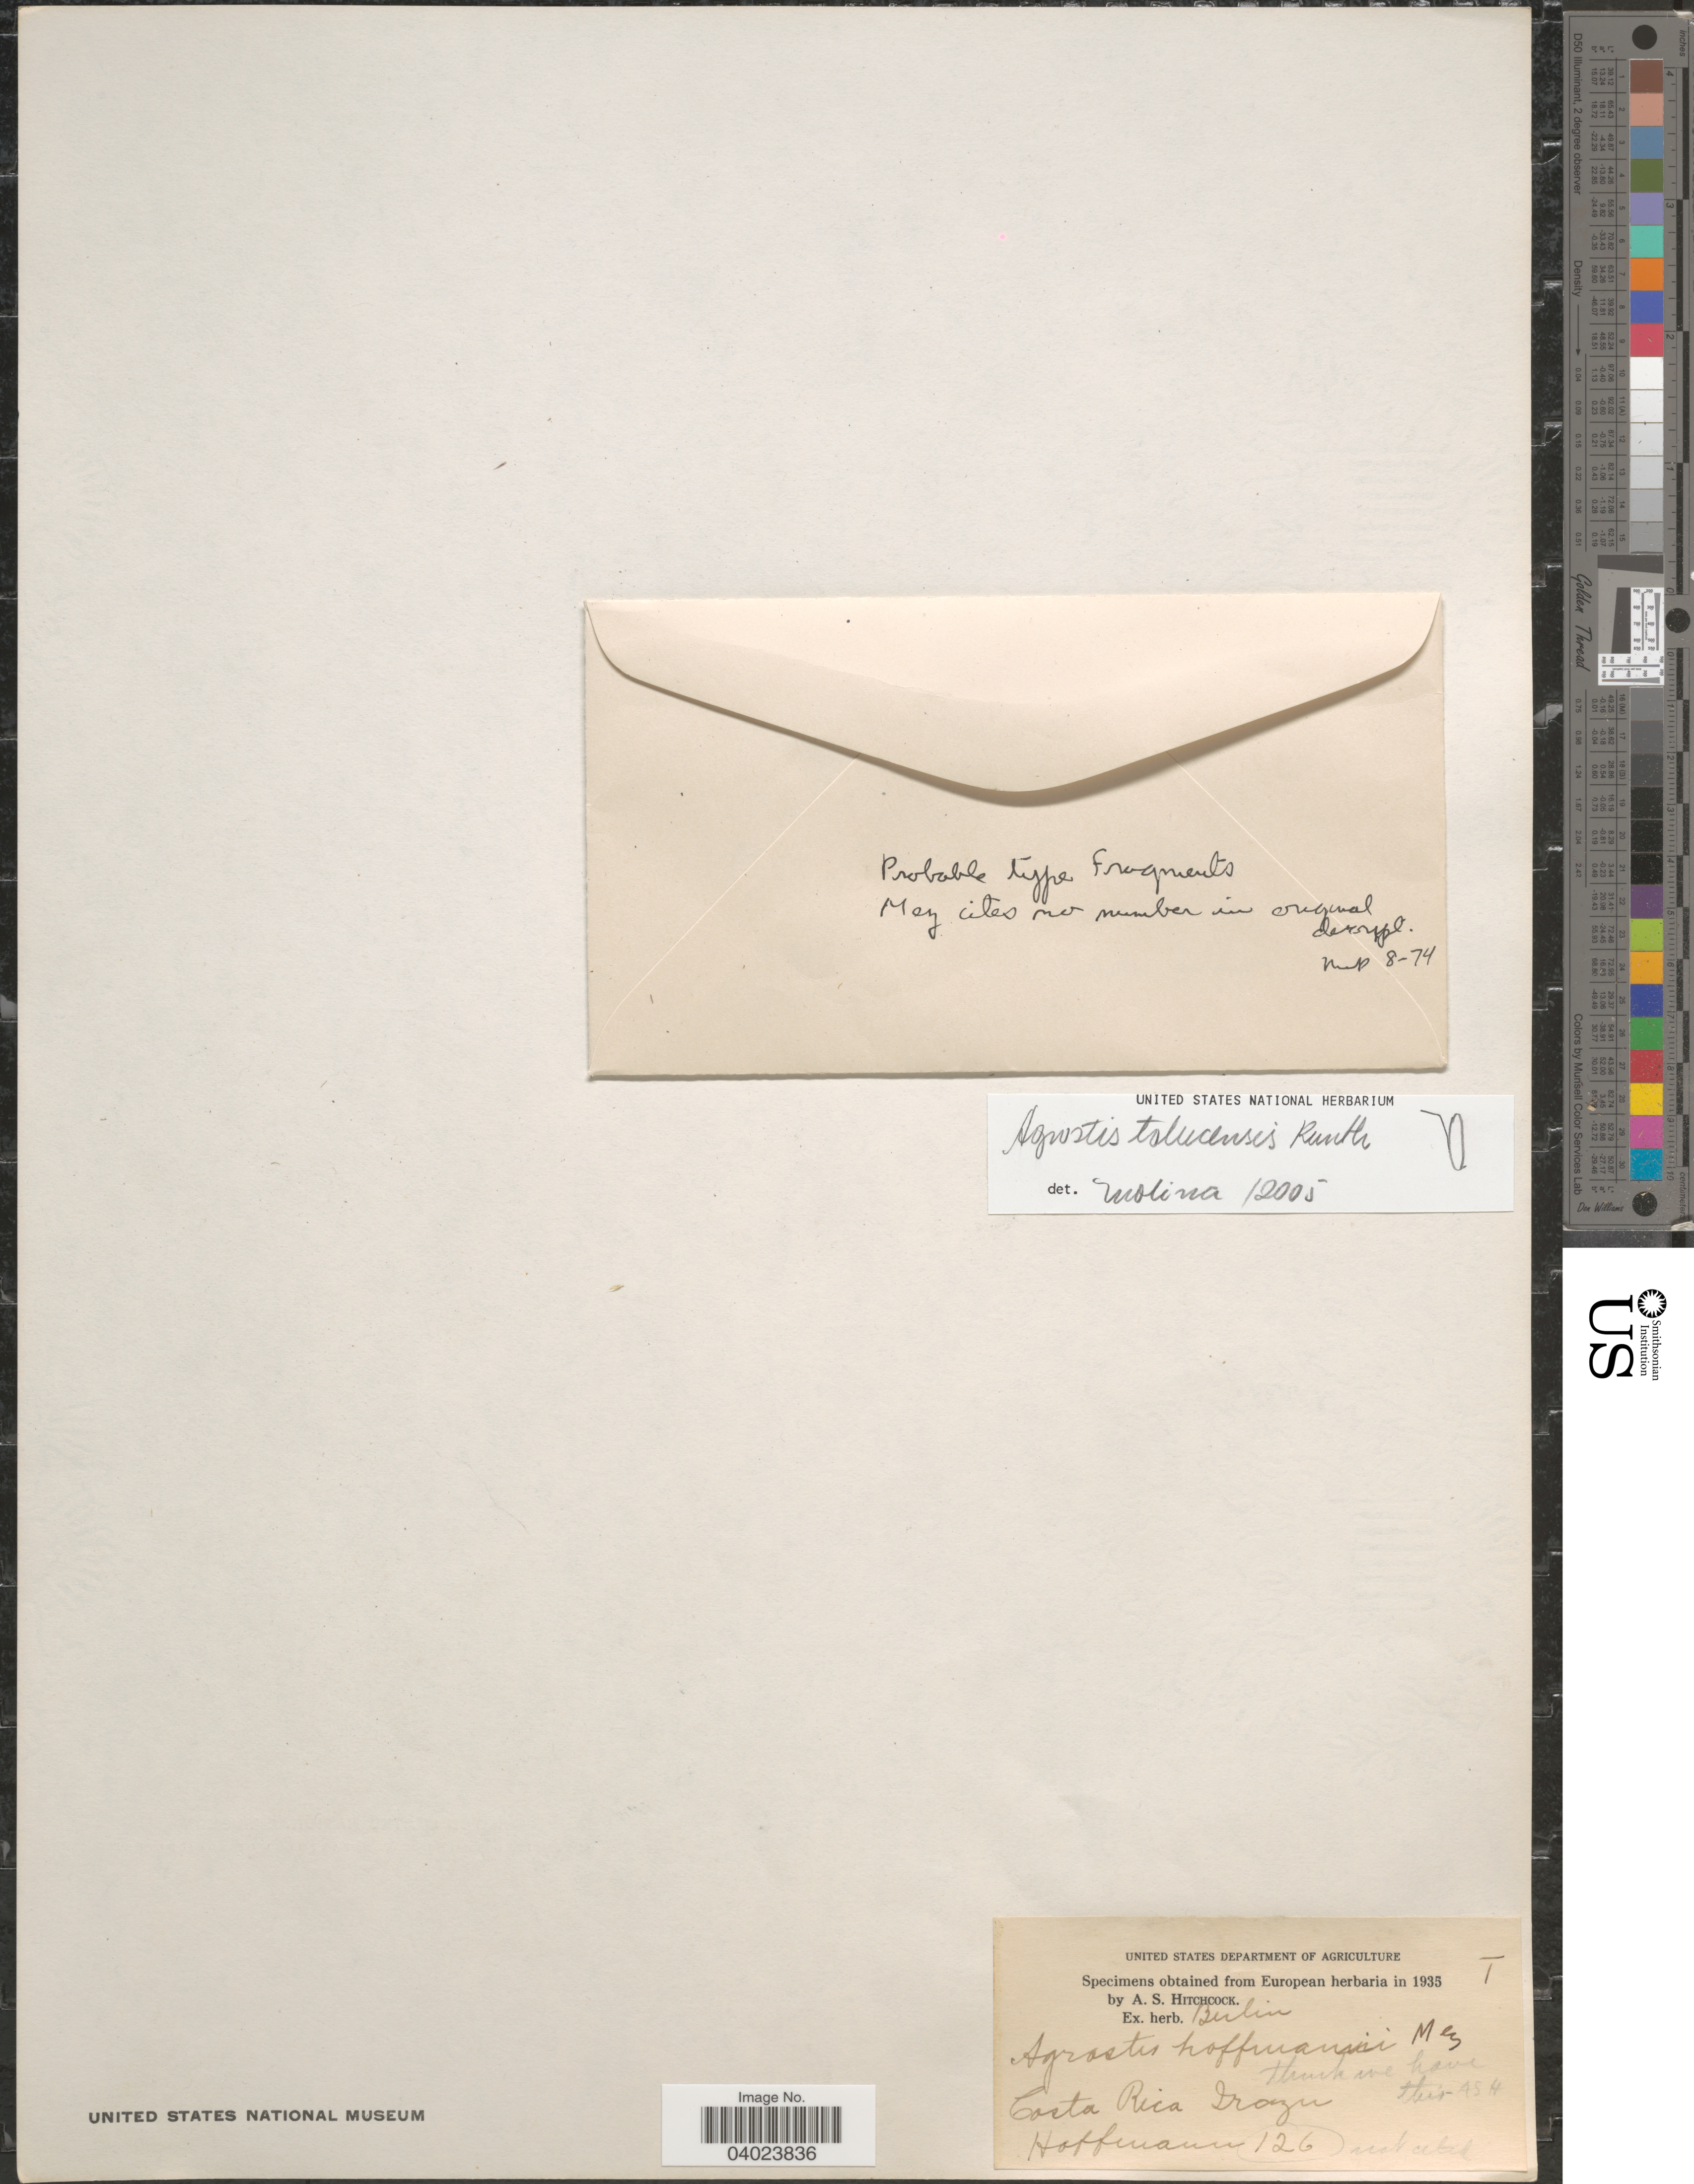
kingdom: Plantae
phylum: Tracheophyta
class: Liliopsida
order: Poales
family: Poaceae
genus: Agrostis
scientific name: Agrostis tolucensis Kunth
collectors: -. Hoffmann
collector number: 126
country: Costa Rica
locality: Irazu.